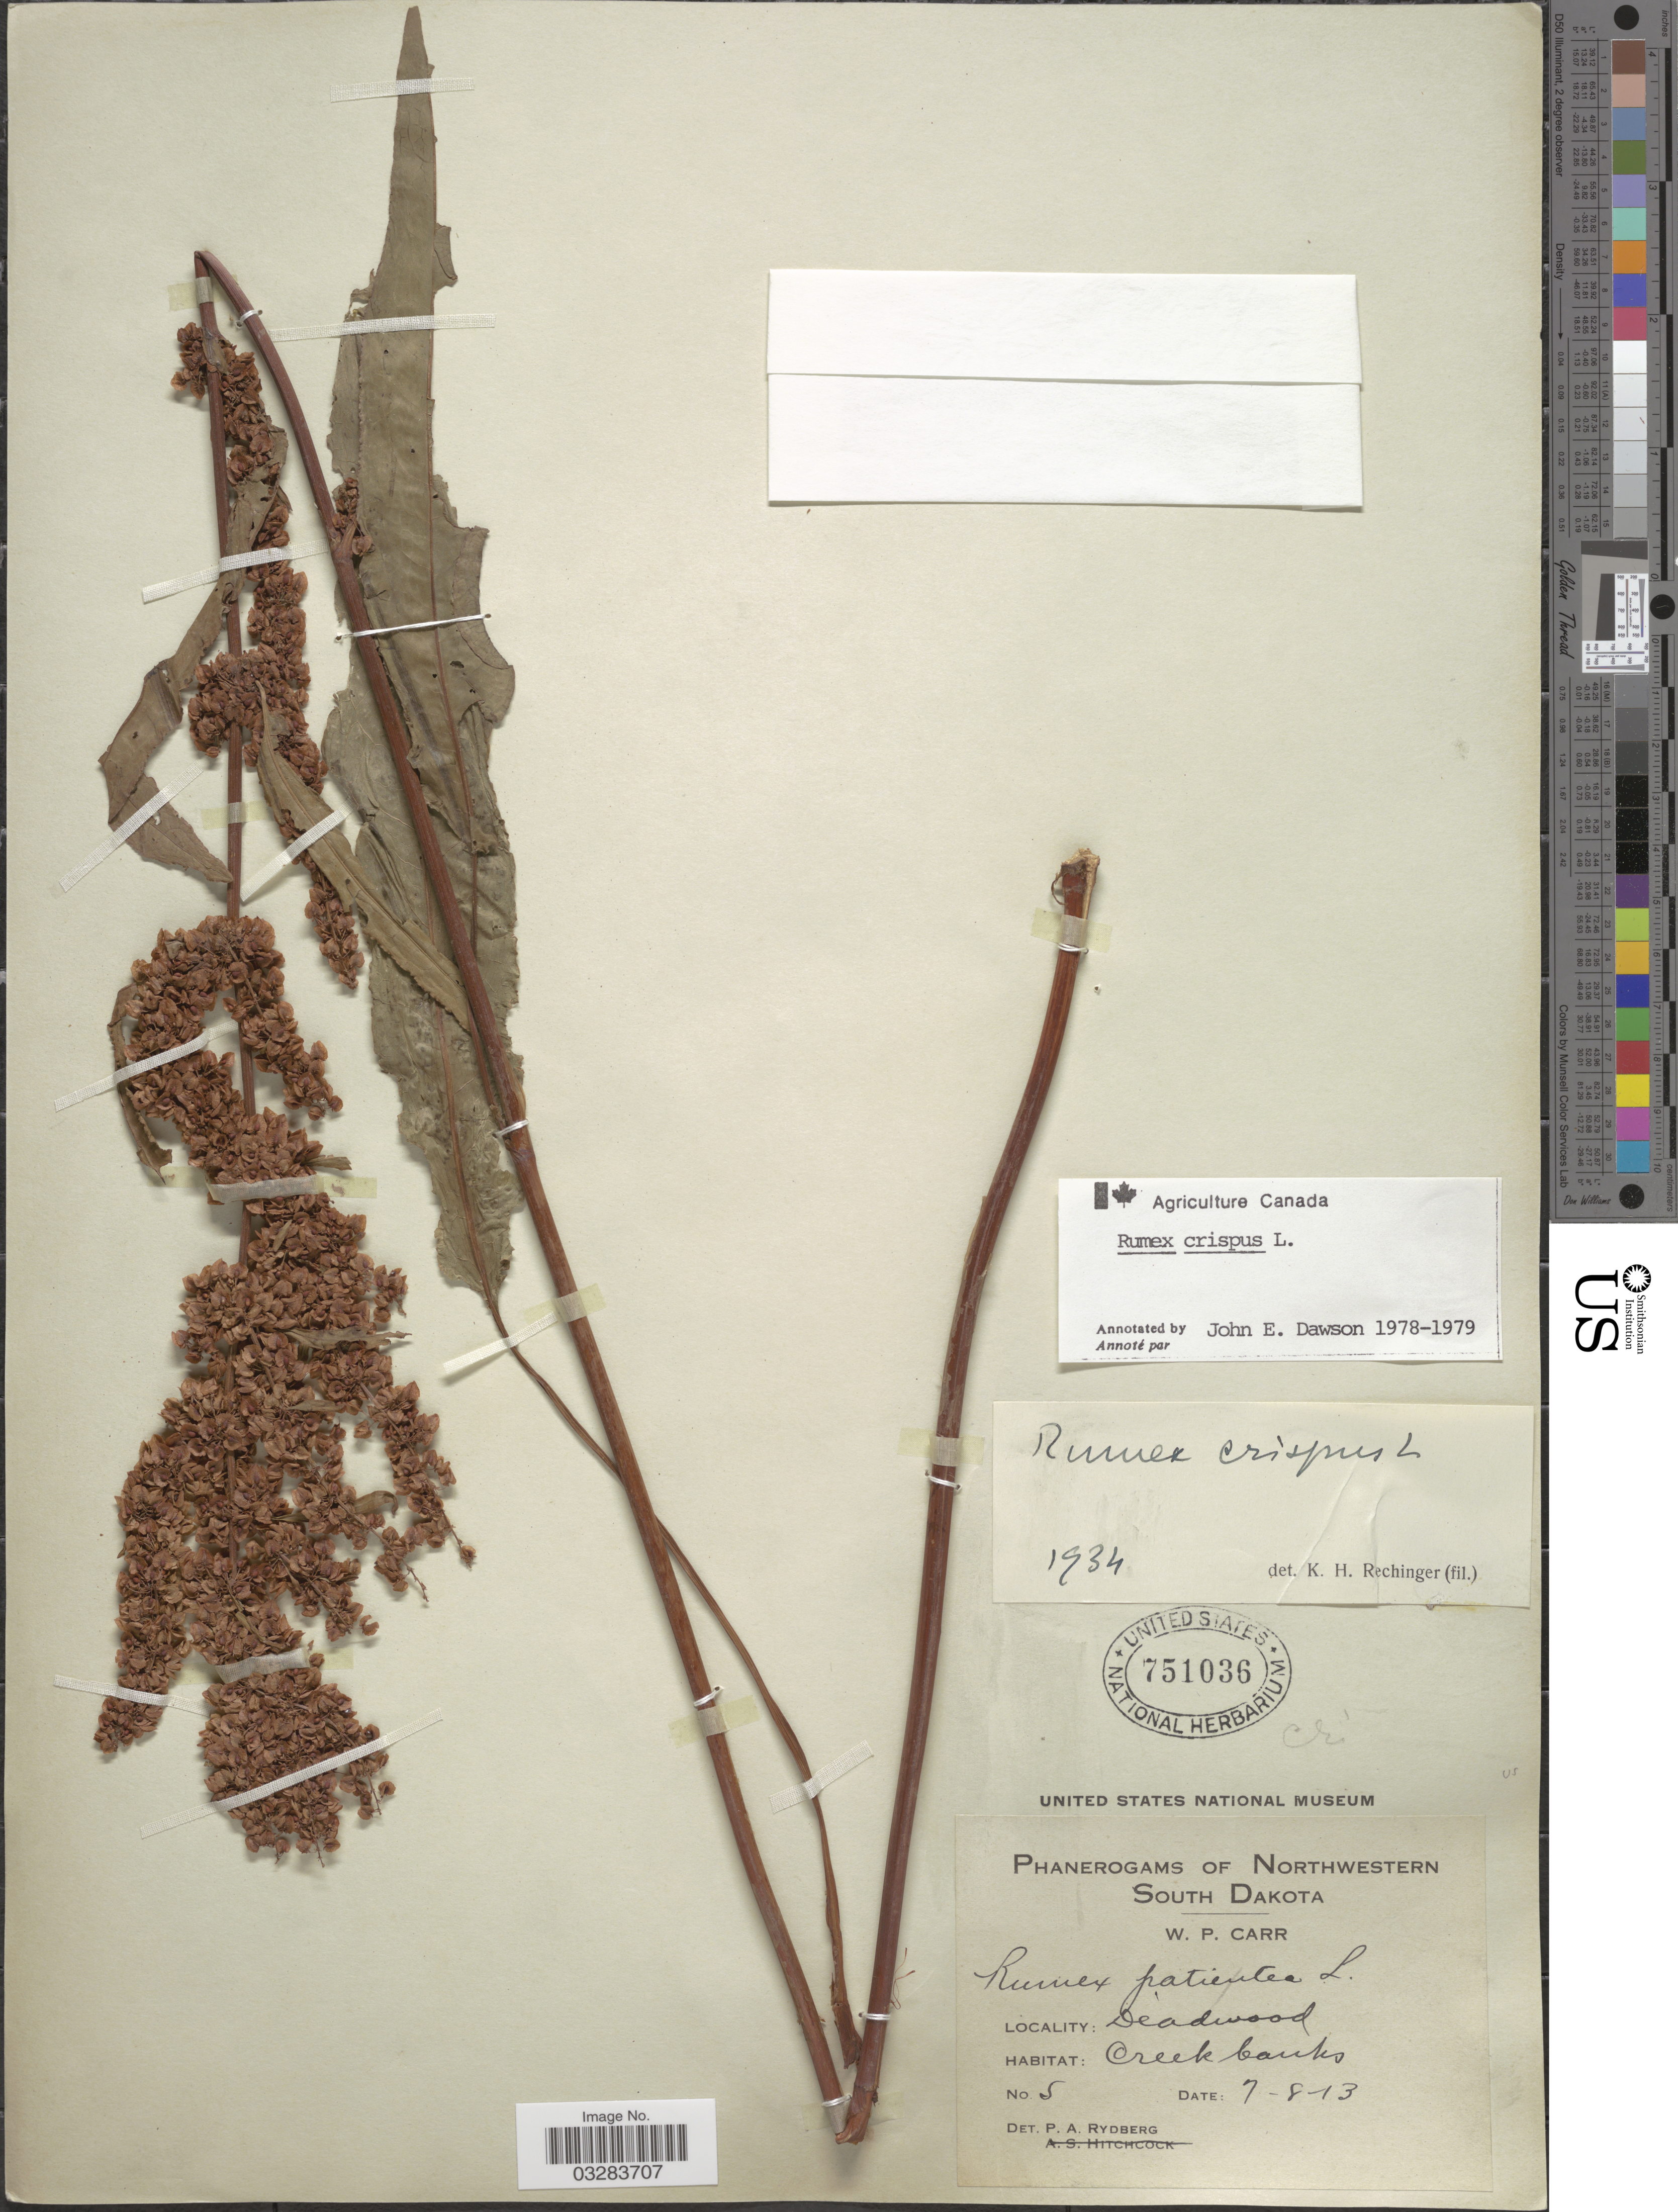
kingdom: Plantae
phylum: Tracheophyta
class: Magnoliopsida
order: Caryophyllales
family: Polygonaceae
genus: Rumex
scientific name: Rumex crispus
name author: L.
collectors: W. Carr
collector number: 5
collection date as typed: Transcribed d/m/y: 8/7/13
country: United States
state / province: South Dakota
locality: Northwestern South Dakota, Deadwood.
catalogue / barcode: US 751036